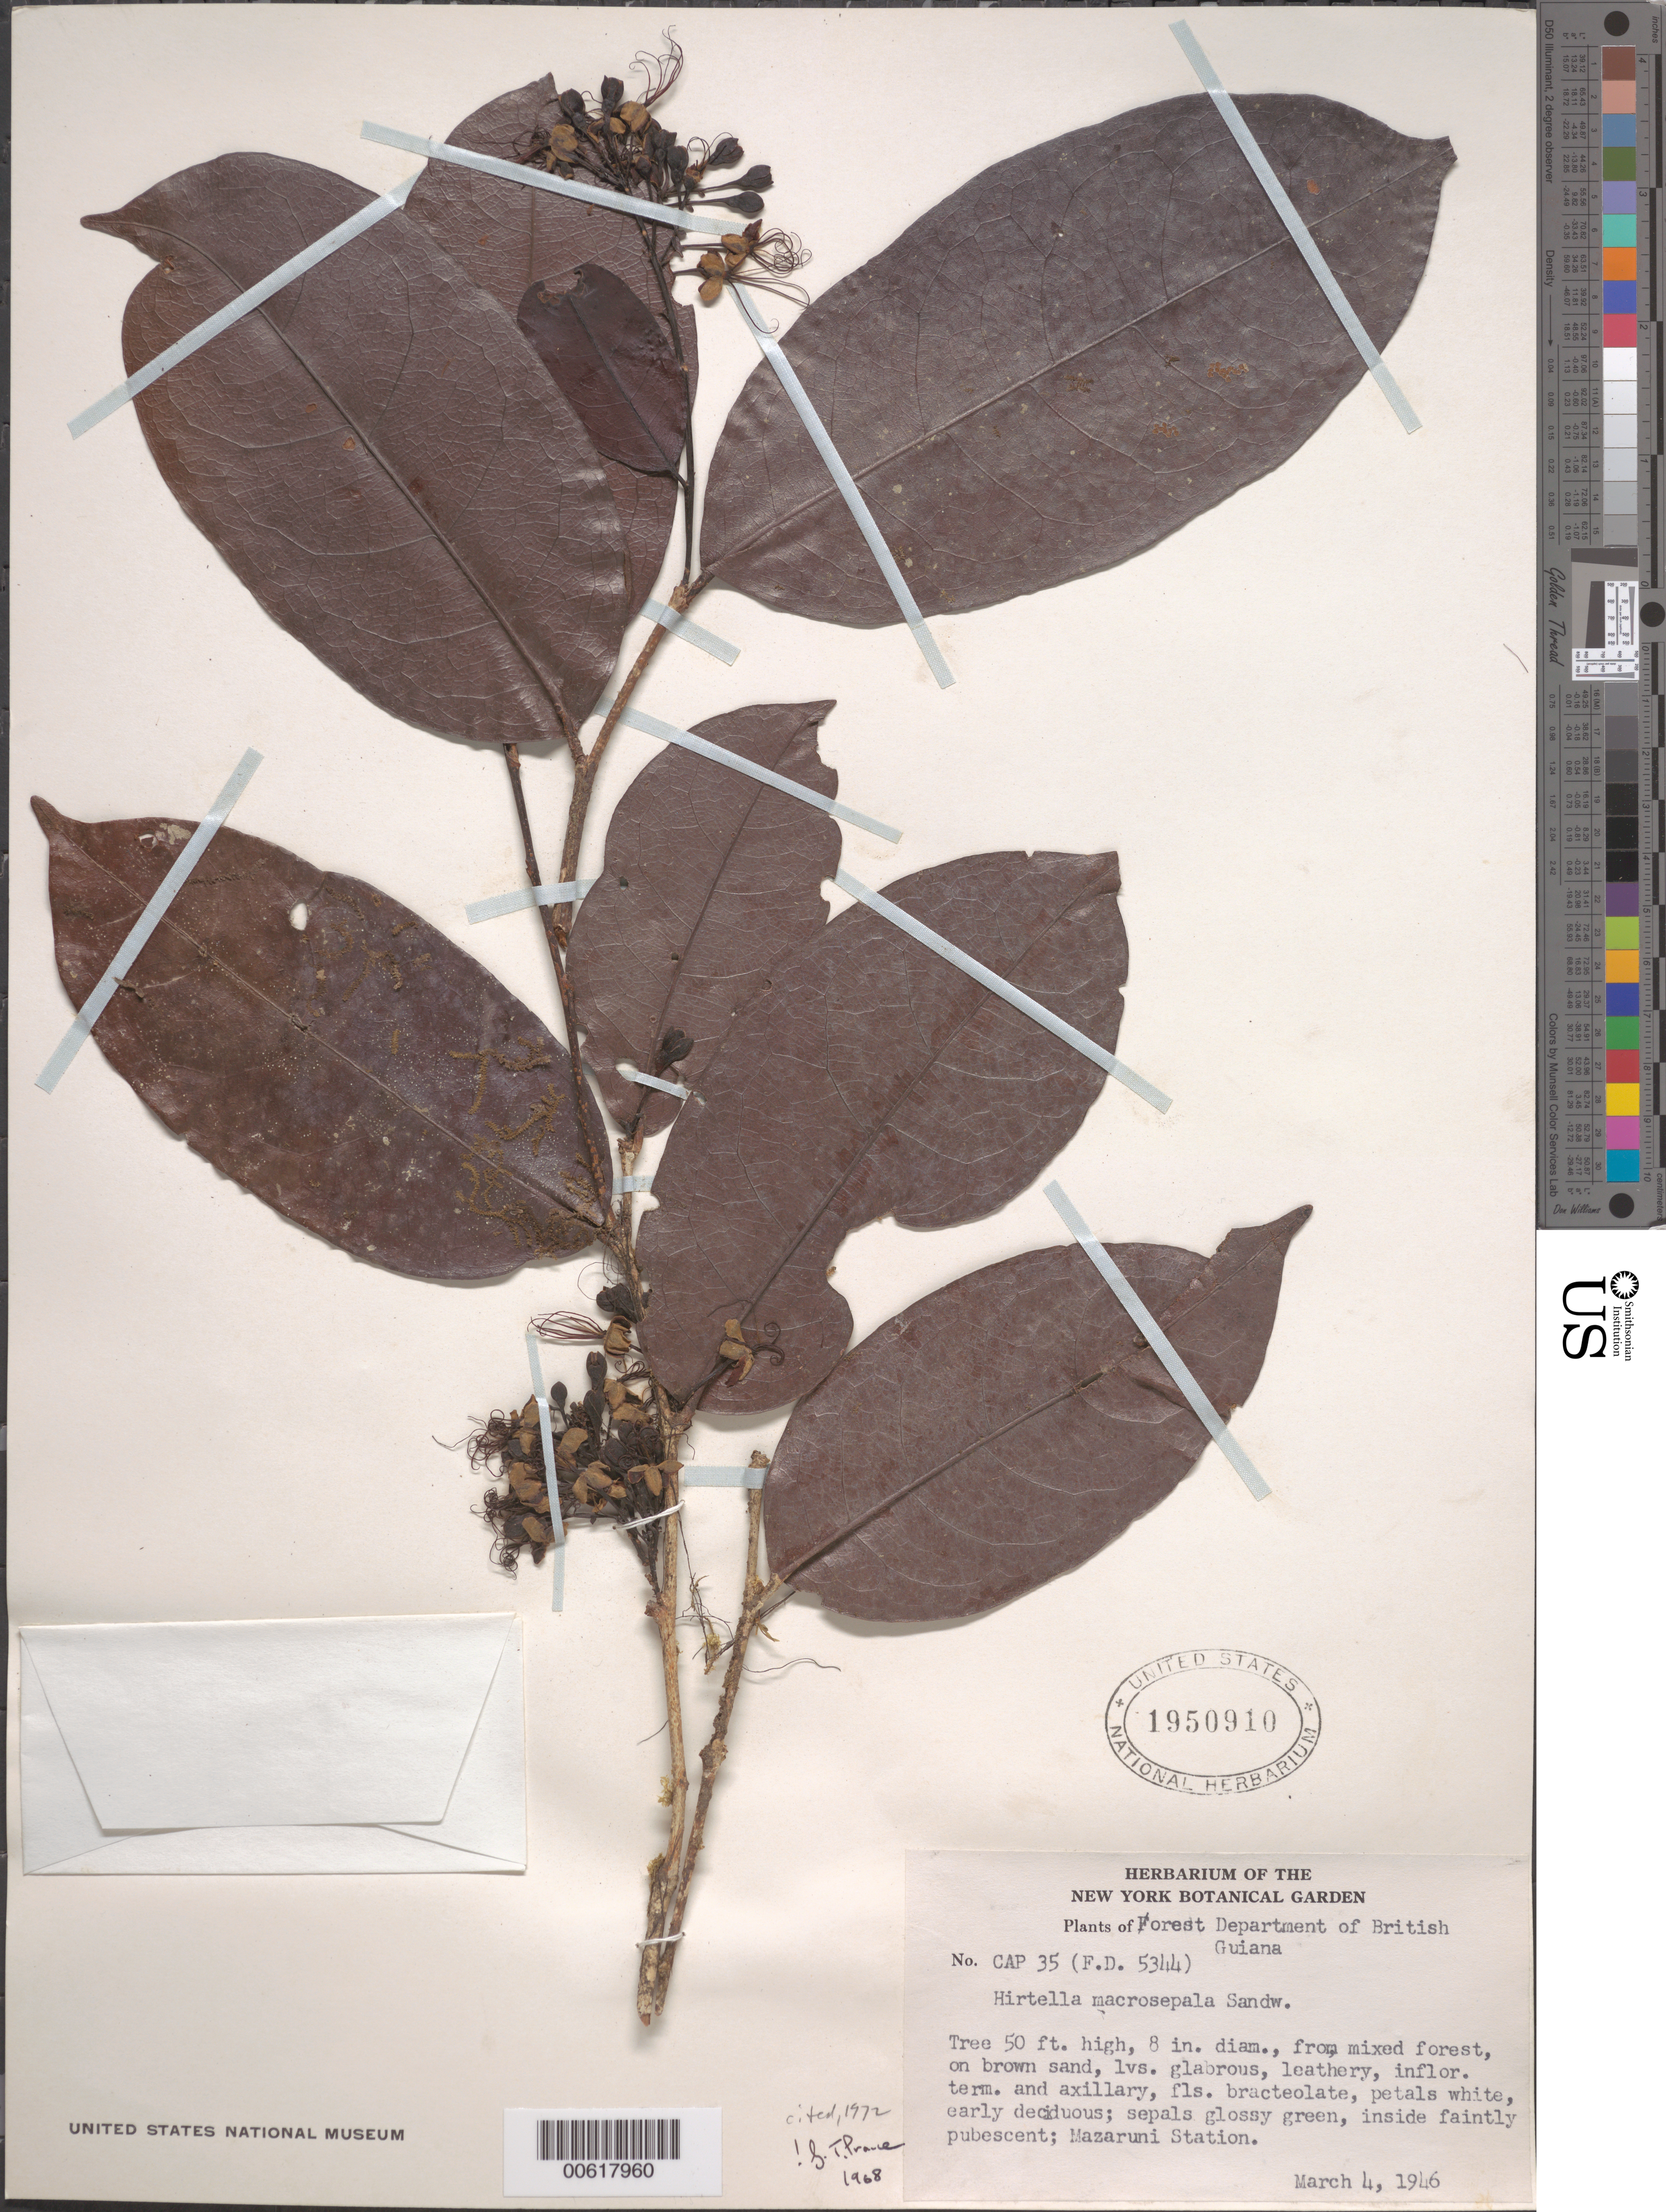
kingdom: Plantae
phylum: Tracheophyta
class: Magnoliopsida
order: Malpighiales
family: Chrysobalanaceae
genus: Hirtella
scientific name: Hirtella macrosepala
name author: Sandwith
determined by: Maguire, B.; Prance, G. T.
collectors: Forest Dept. B. G. & British Guiana Forestry Dept.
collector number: FD 5344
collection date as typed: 4-Mar-46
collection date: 1946-03-04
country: Guyana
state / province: Cuyuni-Mazaruni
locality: Mazaruni Station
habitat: Mixed forest on brown sand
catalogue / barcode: US 1950910